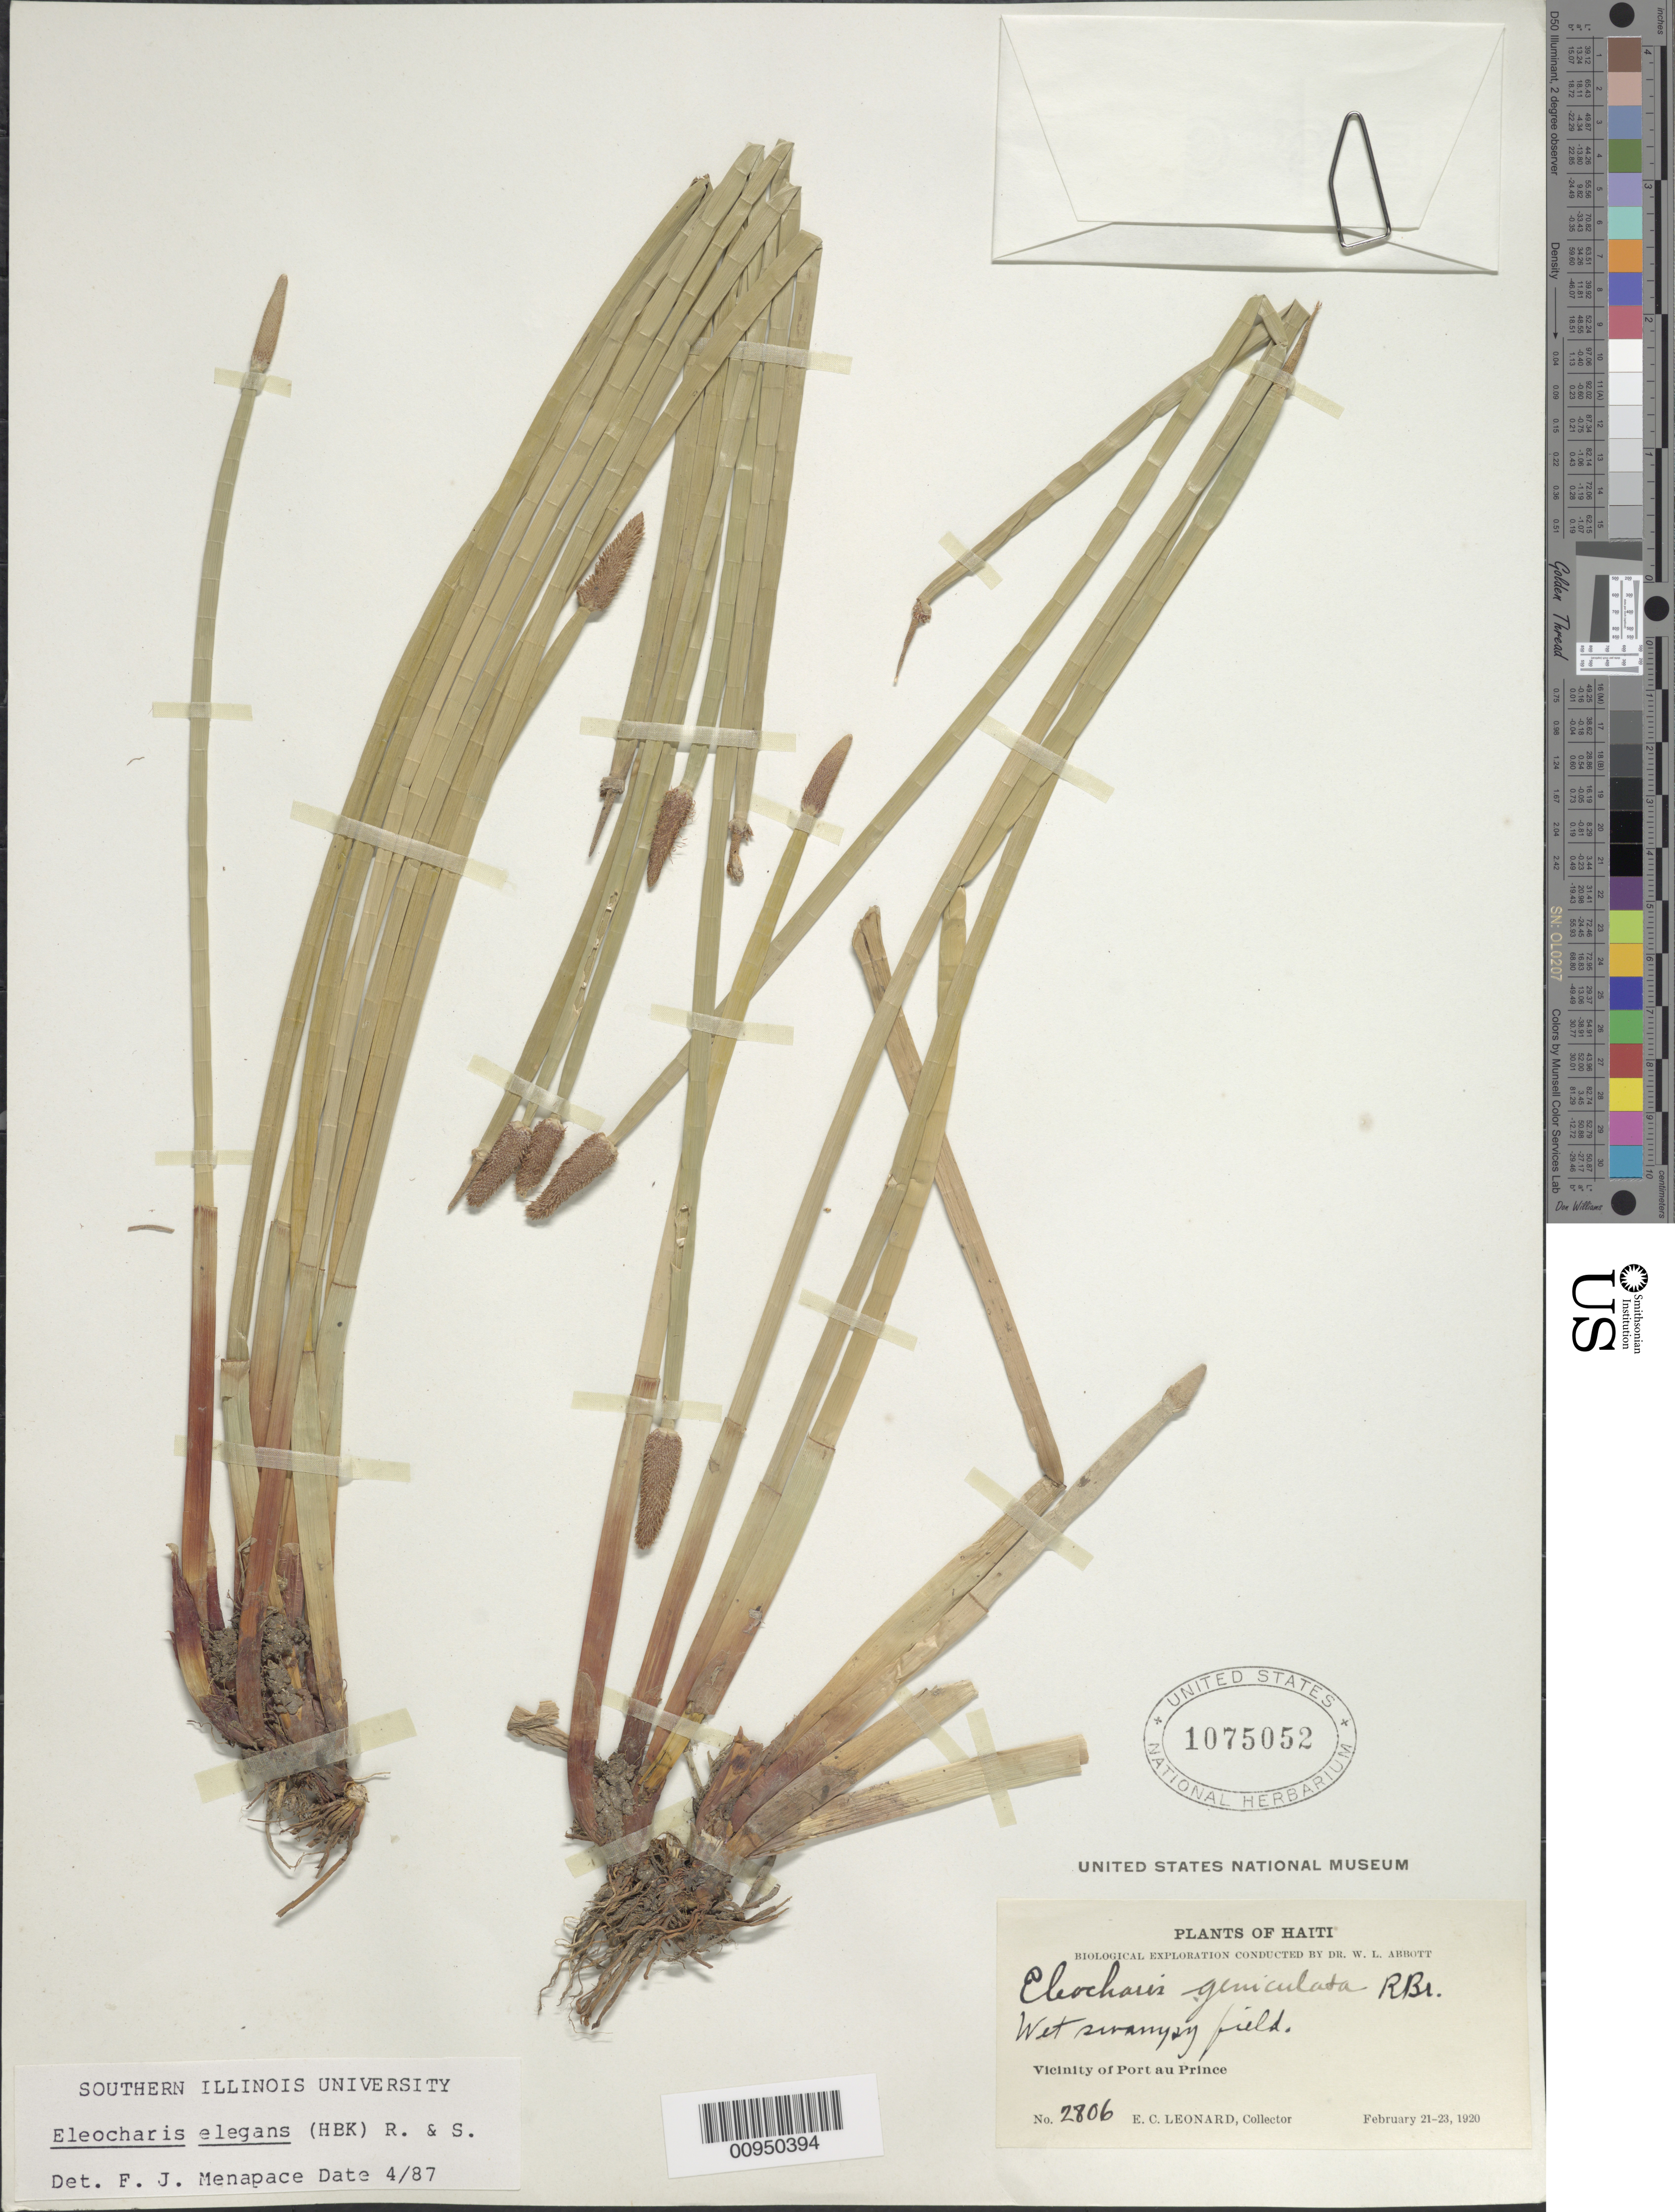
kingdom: Plantae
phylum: Tracheophyta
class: Liliopsida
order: Poales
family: Cyperaceae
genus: Eleocharis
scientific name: Eleocharis elegans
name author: (Kunth) Roem. & Schult.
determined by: Menapace, F. J.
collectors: E. C. Leonard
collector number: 2806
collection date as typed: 21 Feb 1920 to 23 Feb 1920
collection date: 1920-02-21/1920-02-23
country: Haiti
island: Hispaniola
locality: Vicinity of Port au Prince.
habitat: Wet swampy field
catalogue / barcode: US 1075052